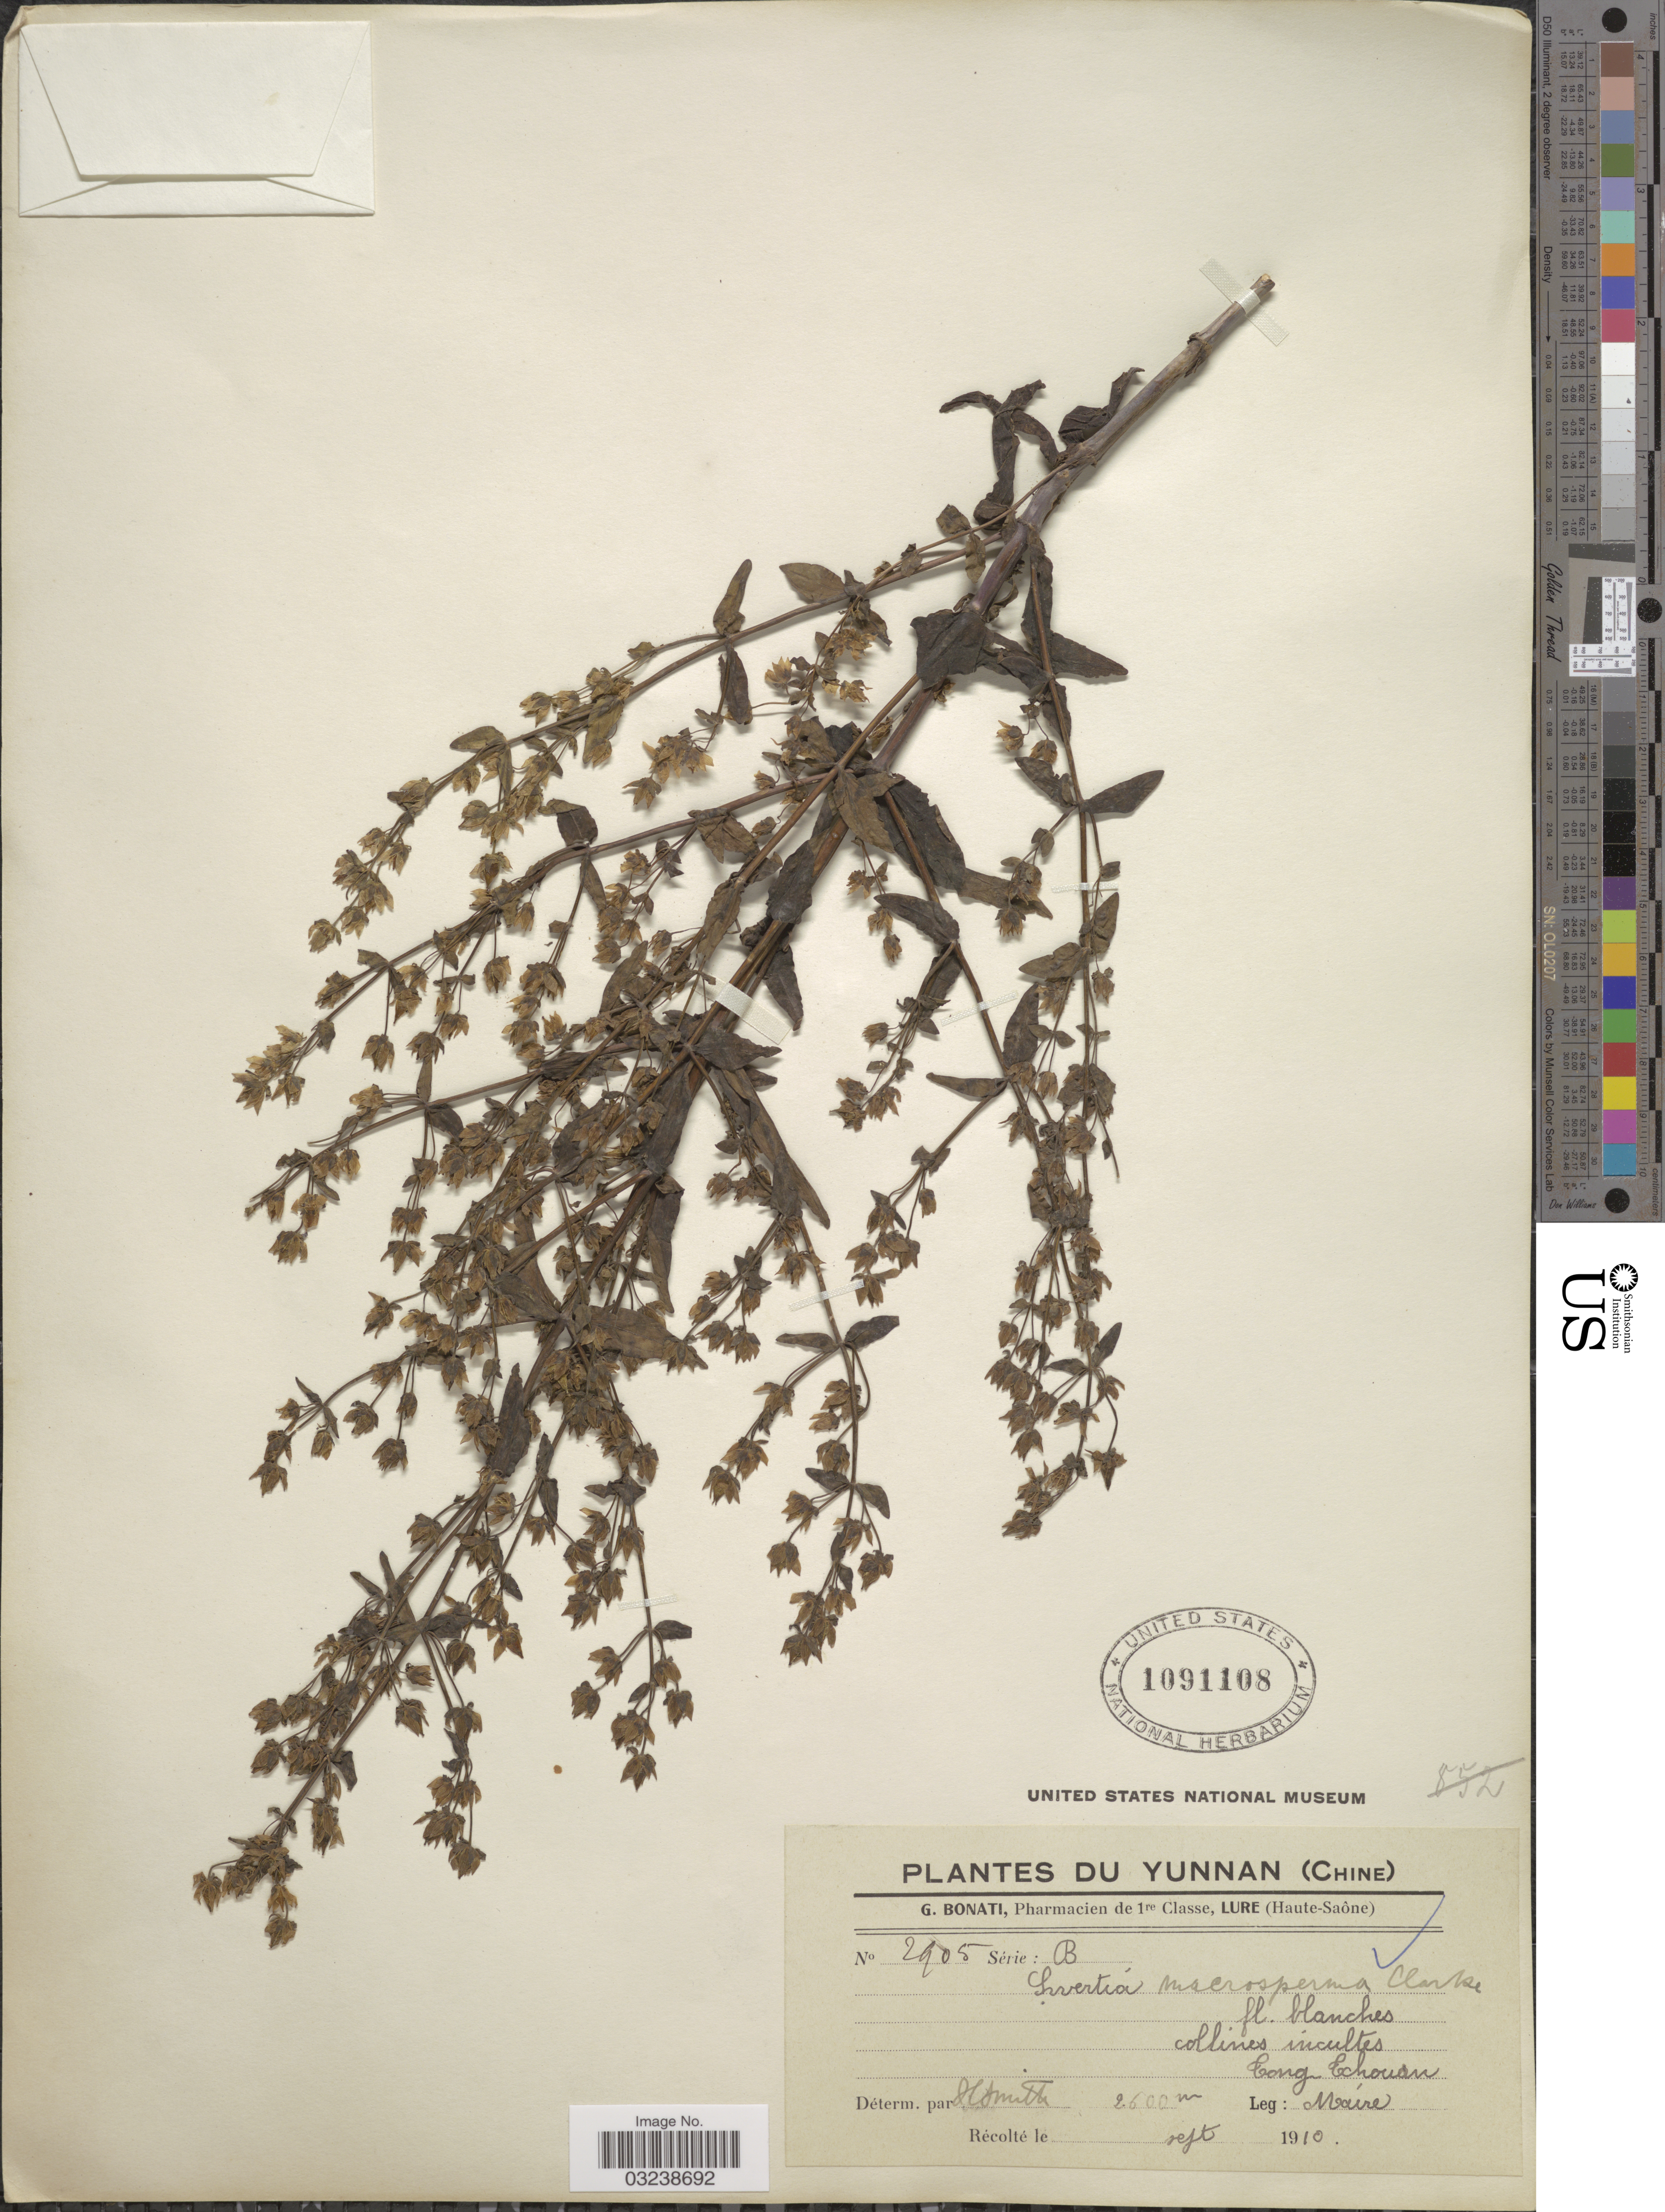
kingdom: Plantae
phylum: Tracheophyta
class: Magnoliopsida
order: Gentianales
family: Gentianaceae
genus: Swertia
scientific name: Swertia macrosperma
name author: (C.B. Clarke) C.B. Clarke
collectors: Maire, --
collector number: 2905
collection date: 1910-09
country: China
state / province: Yunnan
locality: Tong Tchouan.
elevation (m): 2600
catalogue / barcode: US 1091108